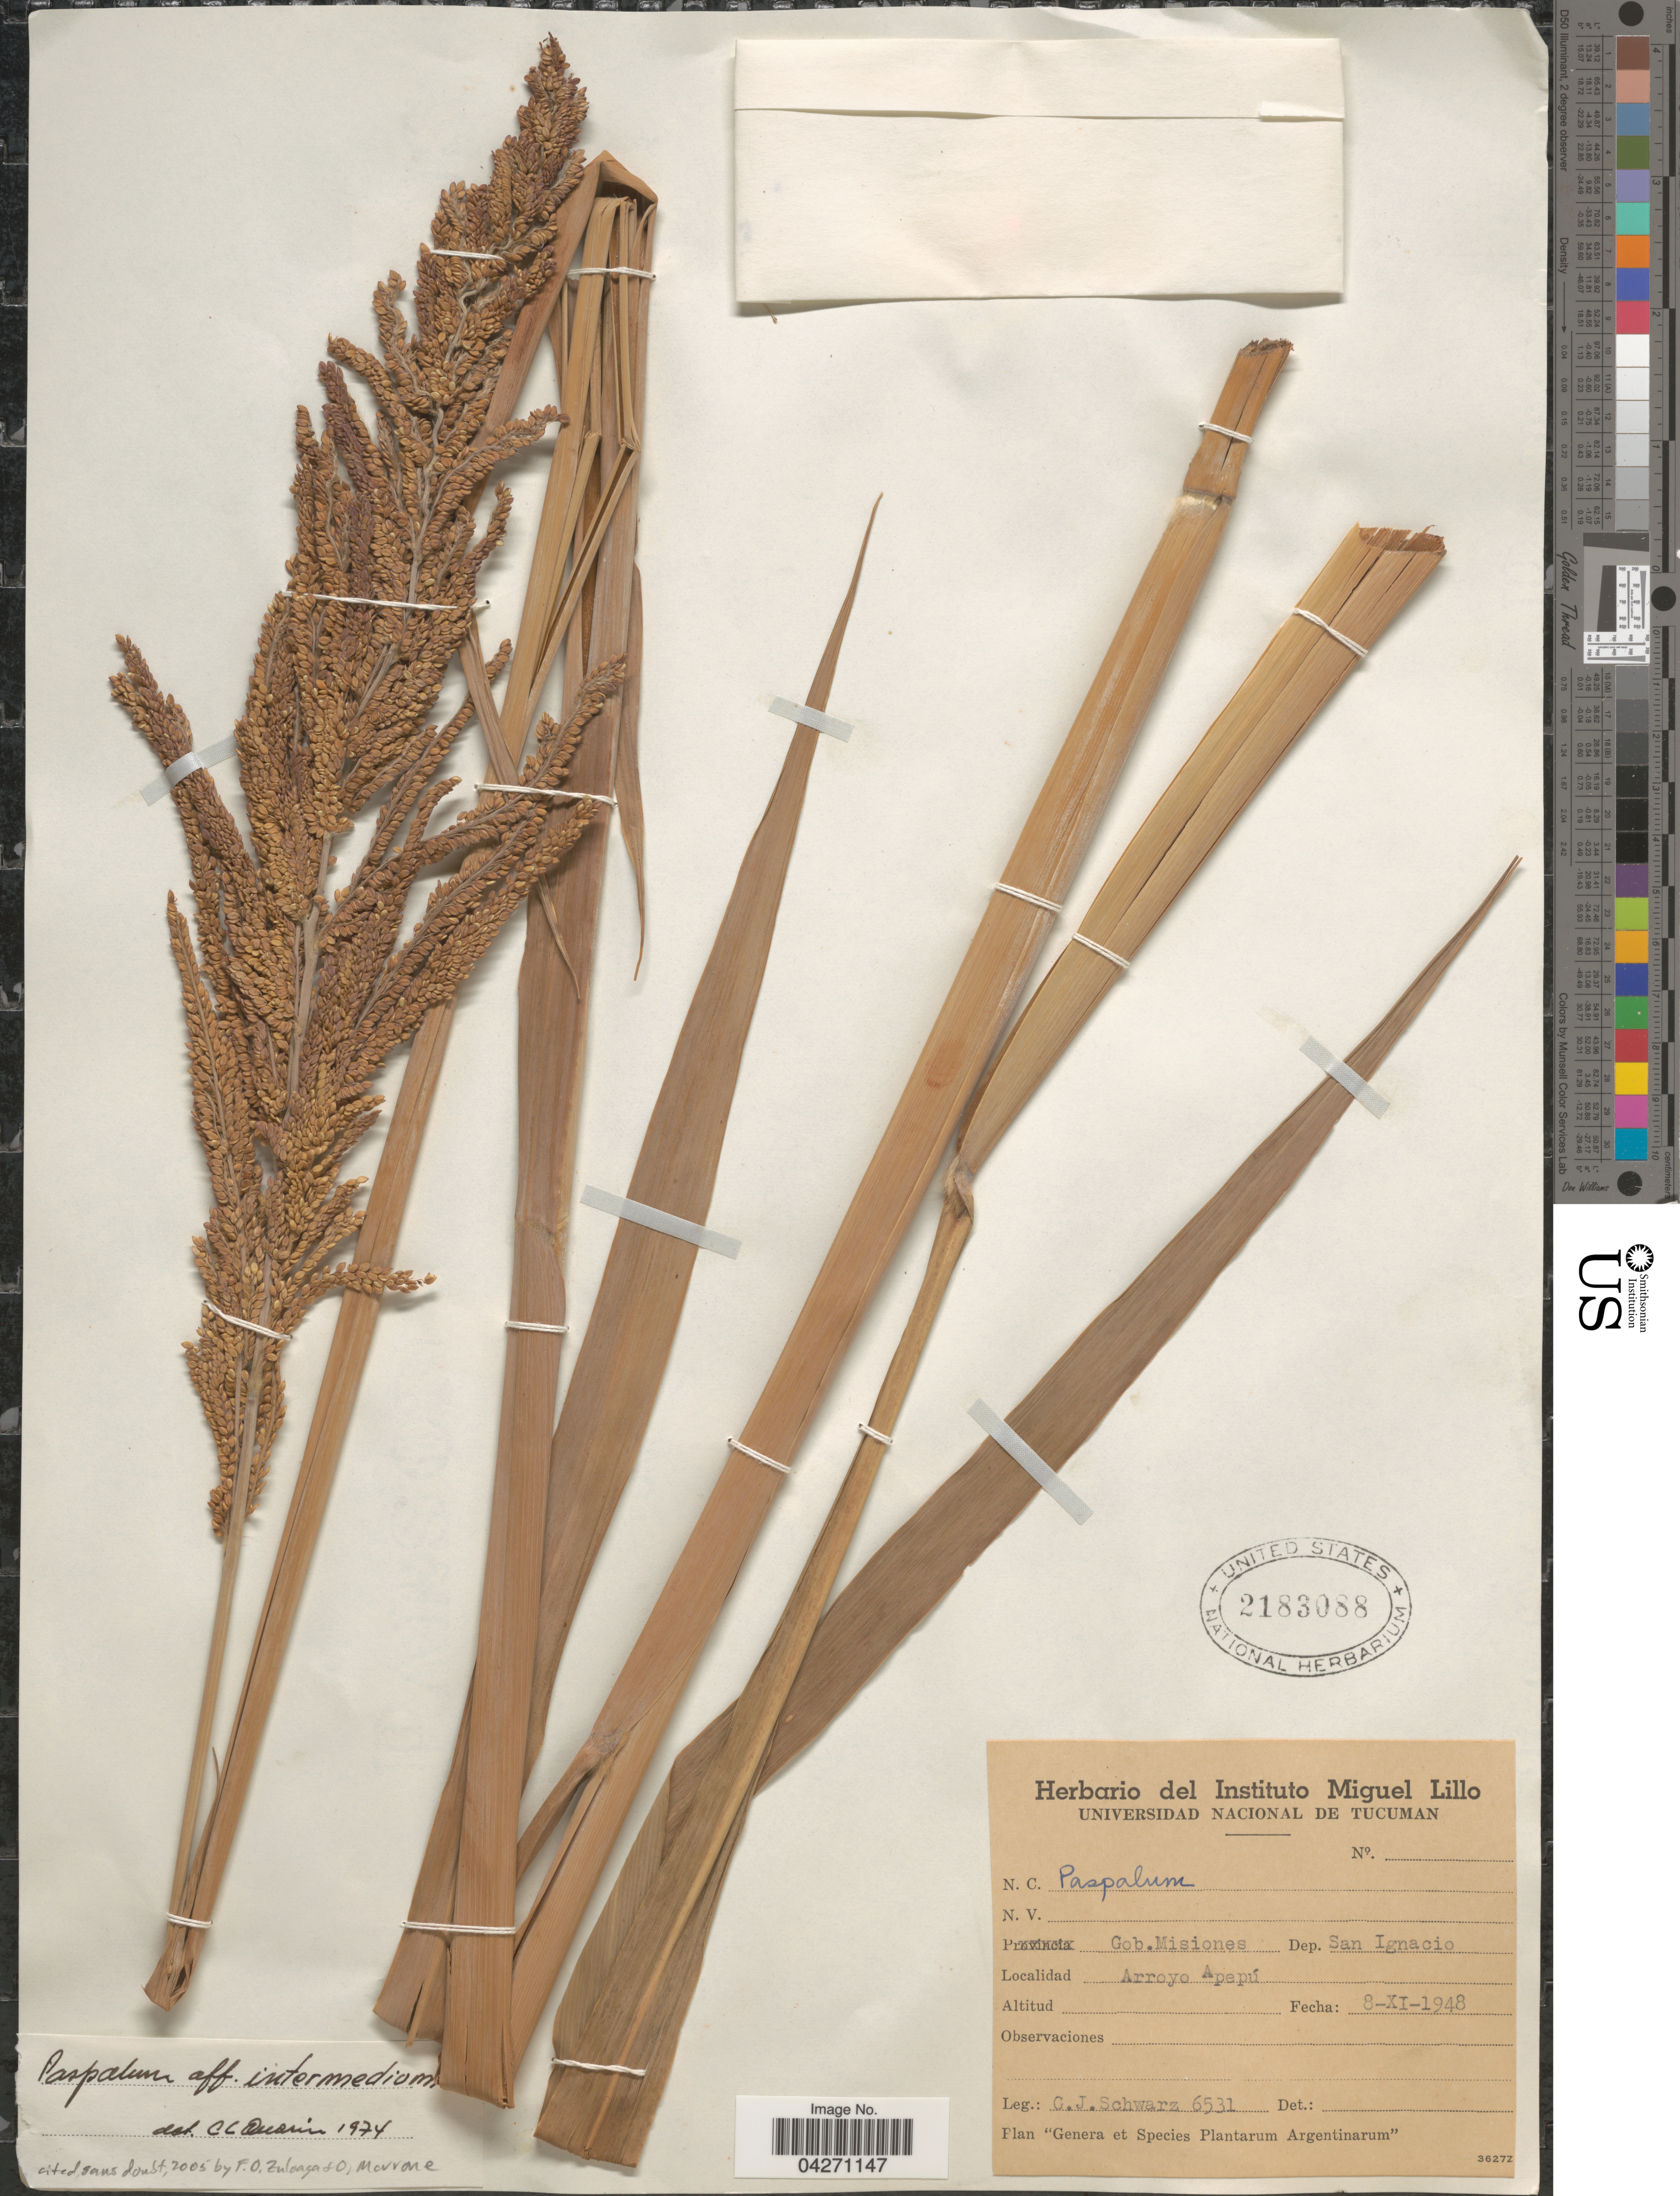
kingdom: Plantae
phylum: Tracheophyta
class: Liliopsida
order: Poales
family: Poaceae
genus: Paspalum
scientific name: Paspalum intermedium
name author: Munro ex Morong & Britton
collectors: G. J. Schwarz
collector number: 6531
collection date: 1948-11-08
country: Argentina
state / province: Misiones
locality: Gob. Misiones. Dep. San Ignacio. Arroyo Apapú.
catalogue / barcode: US 2183088